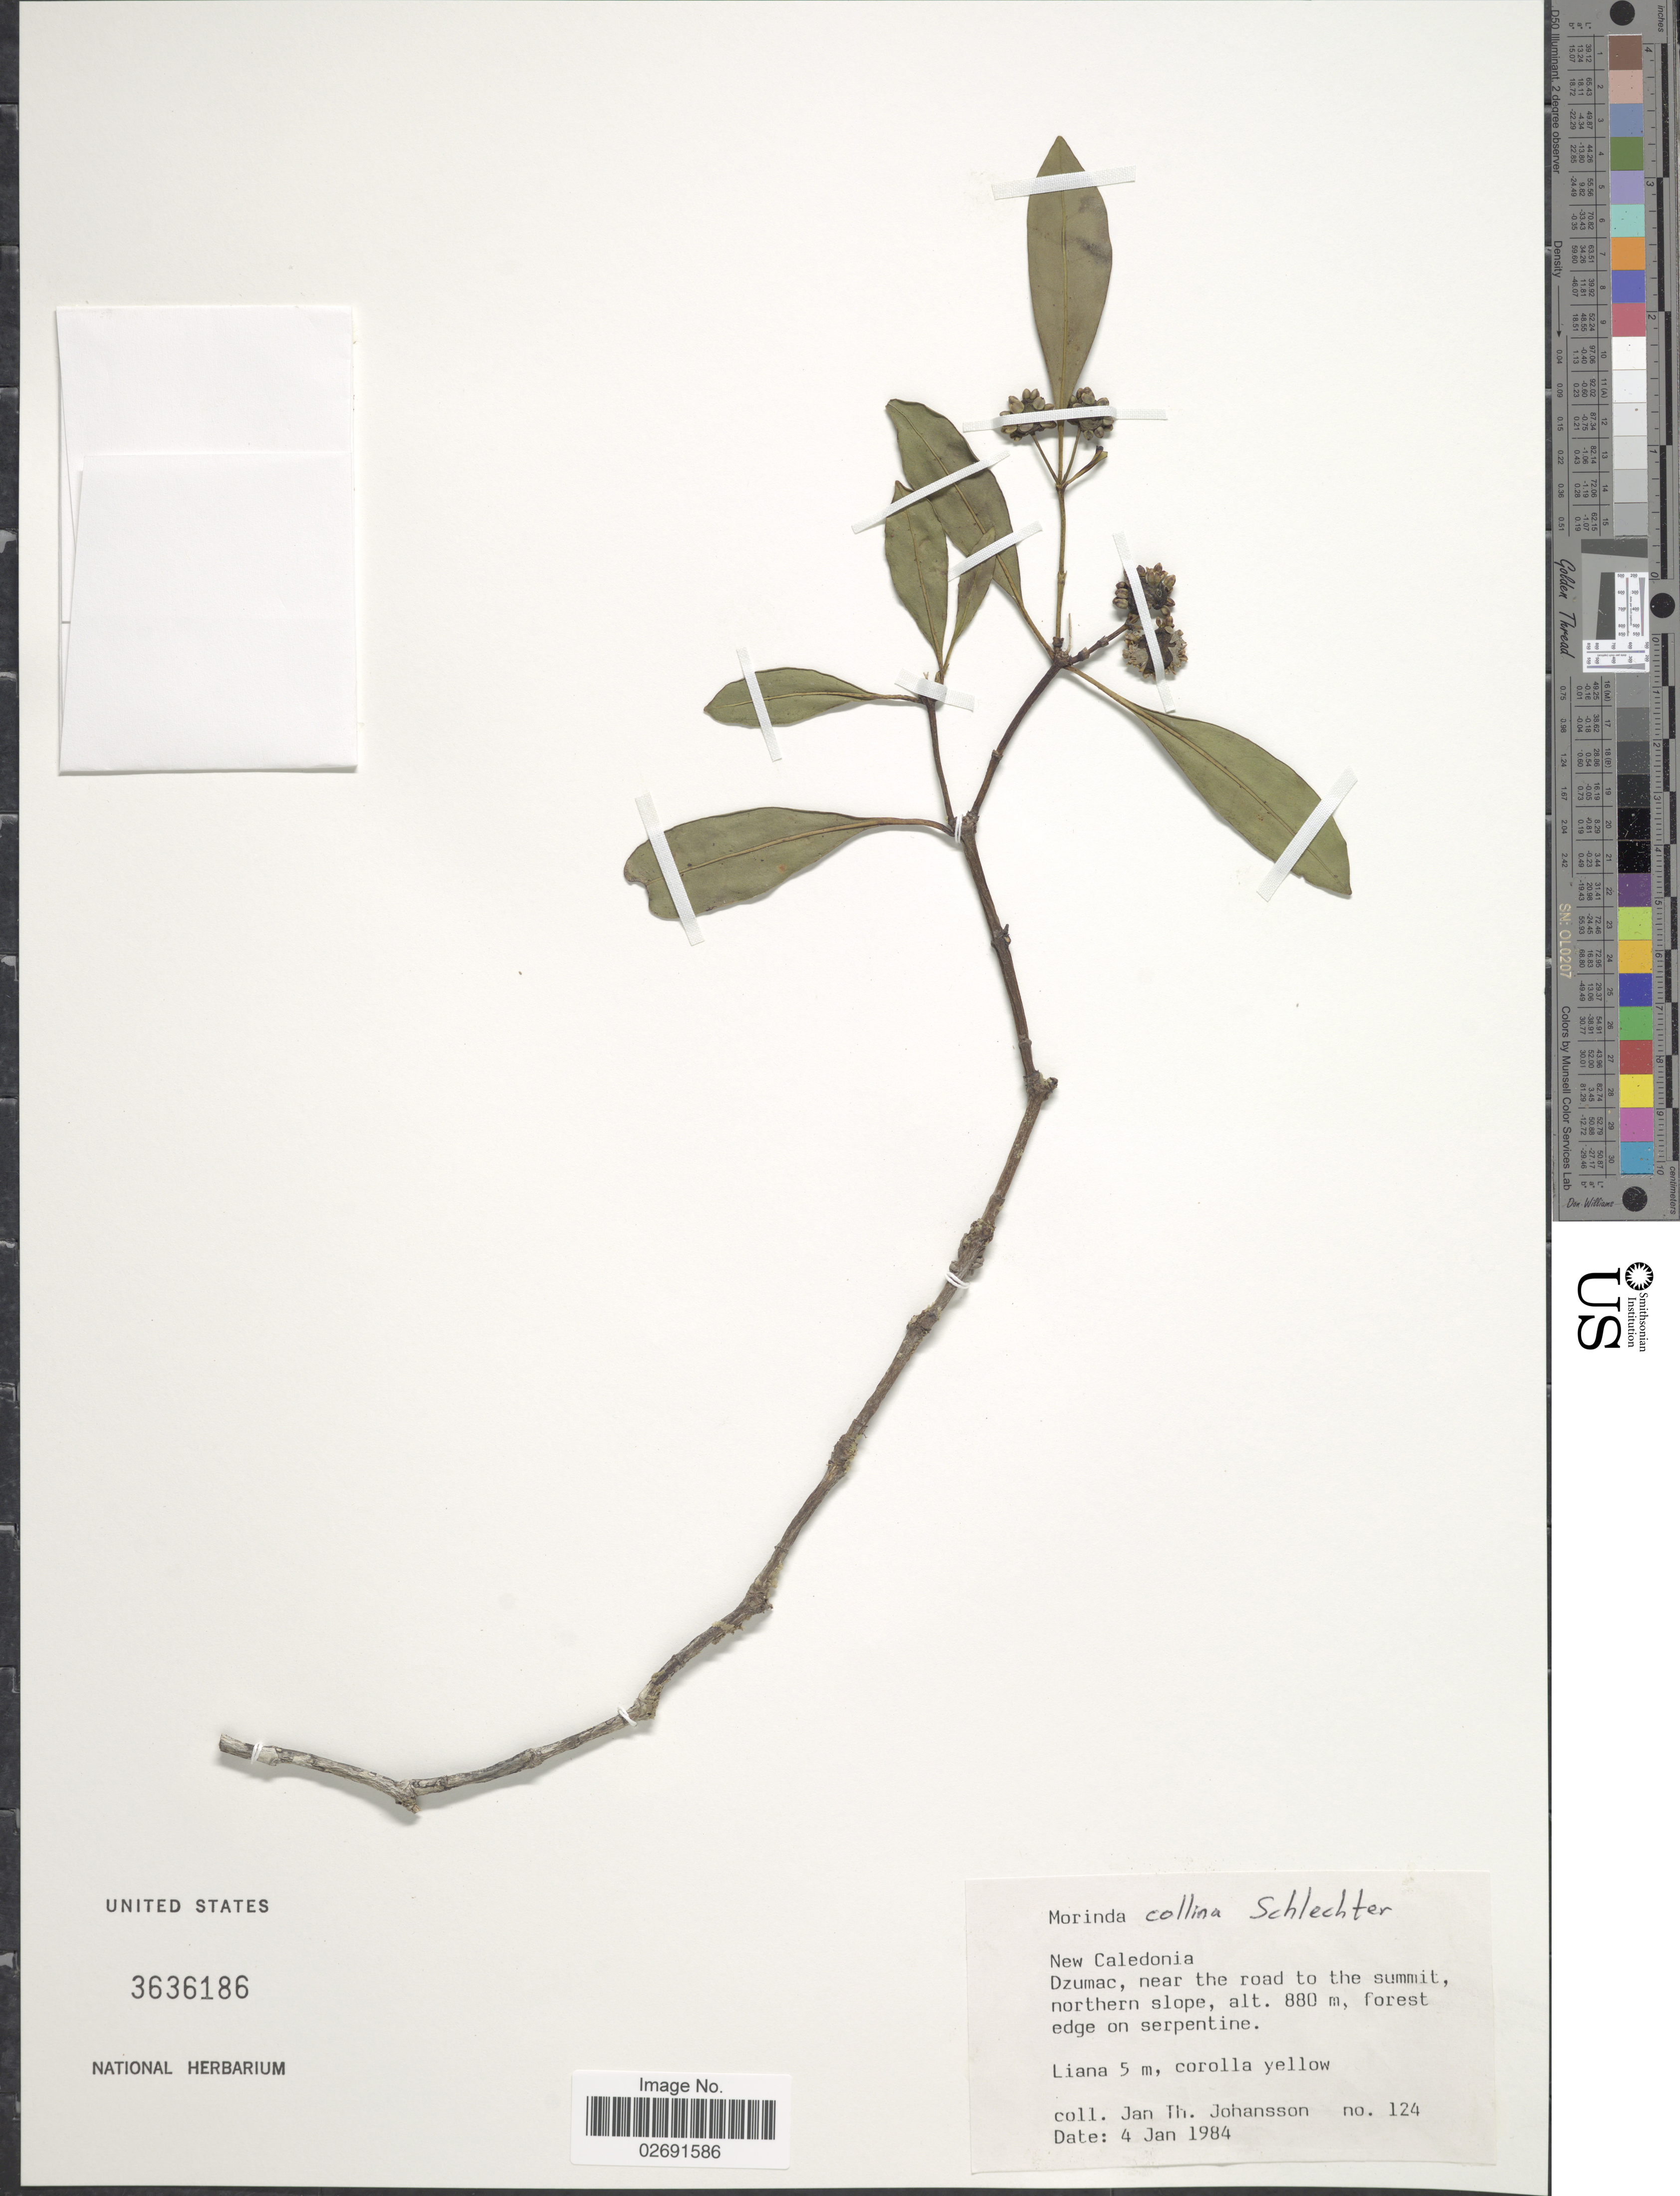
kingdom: Plantae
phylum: Tracheophyta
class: Magnoliopsida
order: Gentianales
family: Rubiaceae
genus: Gynochthodes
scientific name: Gynochthodes collina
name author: (Schltr.) Razafim. & B. Bremer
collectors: J.T. Johansson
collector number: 124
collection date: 1984-01-04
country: New Caledonia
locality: Dzumac, near the road to the summit, northern slope, forest edge on serpentine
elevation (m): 880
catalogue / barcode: US 3636186